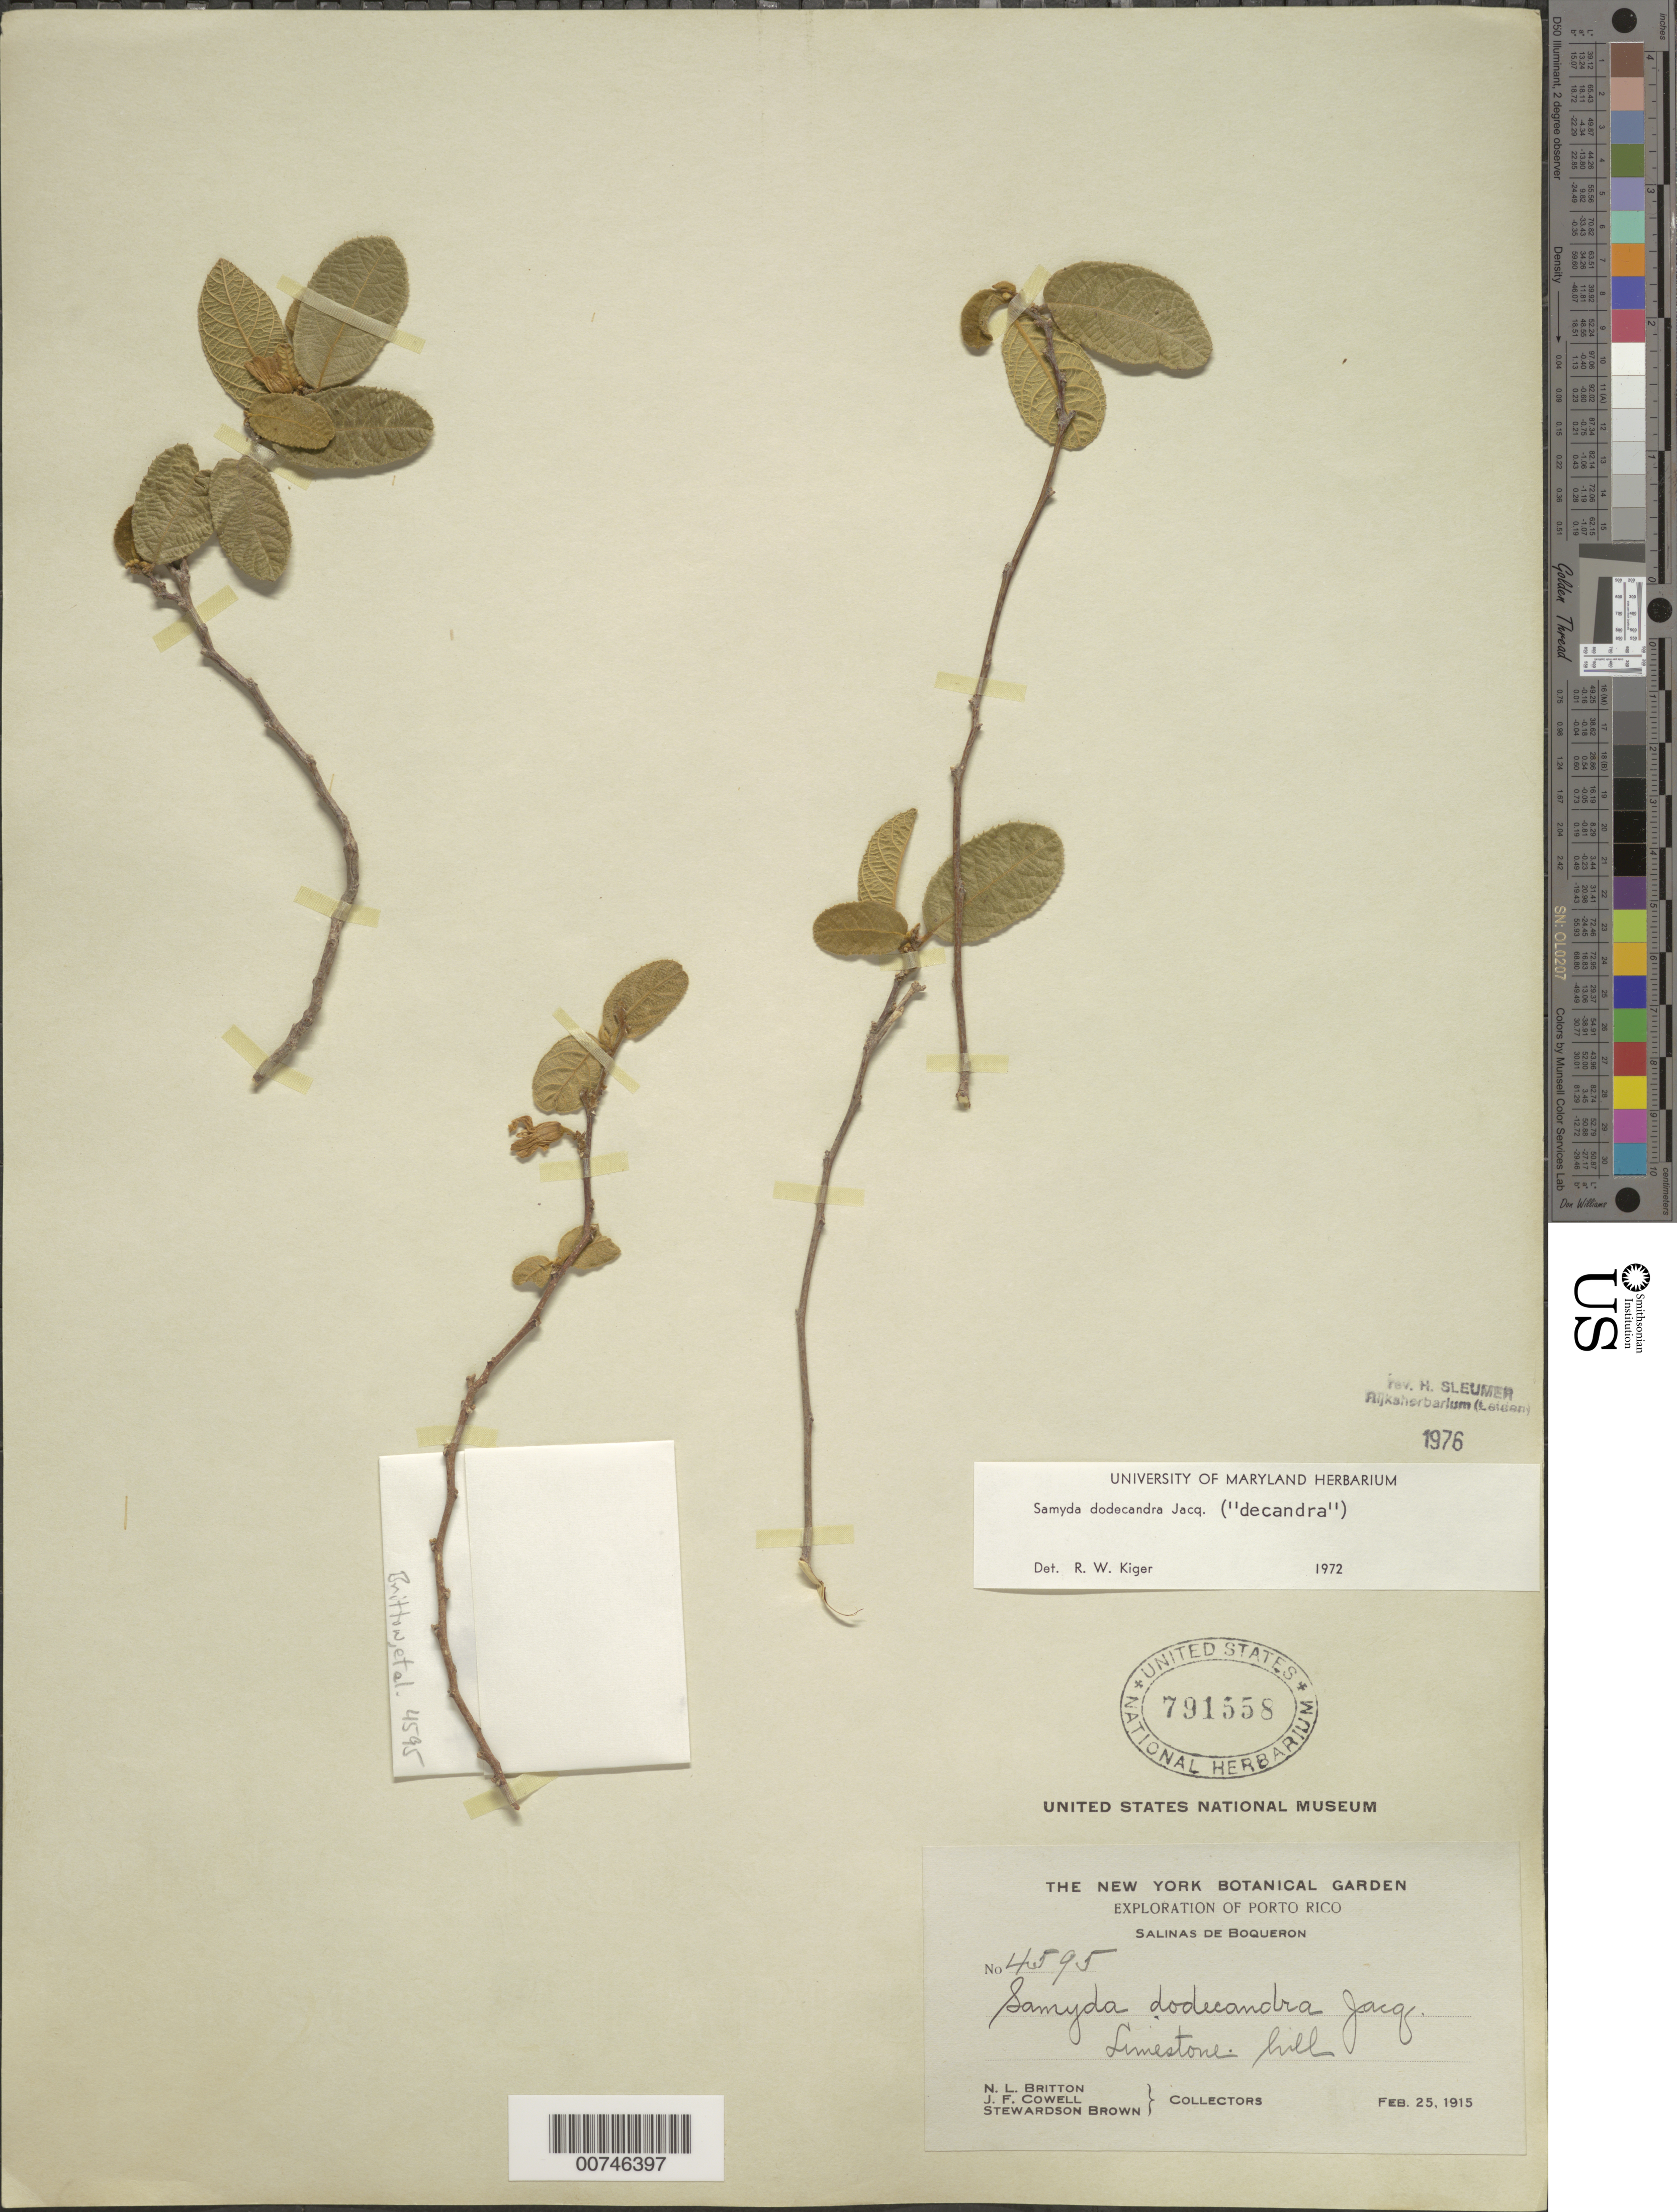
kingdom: Plantae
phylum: Tracheophyta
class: Magnoliopsida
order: Malpighiales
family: Salicaceae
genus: Casearia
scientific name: Casearia dodecandra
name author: (Jacq.) T. Samar. & M.H. Alford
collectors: N. Britton, J. F. Cowell & S. Brown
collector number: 4595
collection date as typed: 25 Feb 1915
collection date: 1915-02-25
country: Puerto Rico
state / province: Cabo Rojo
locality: Salinas de Boqueron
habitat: Limestone hill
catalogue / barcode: US 791558